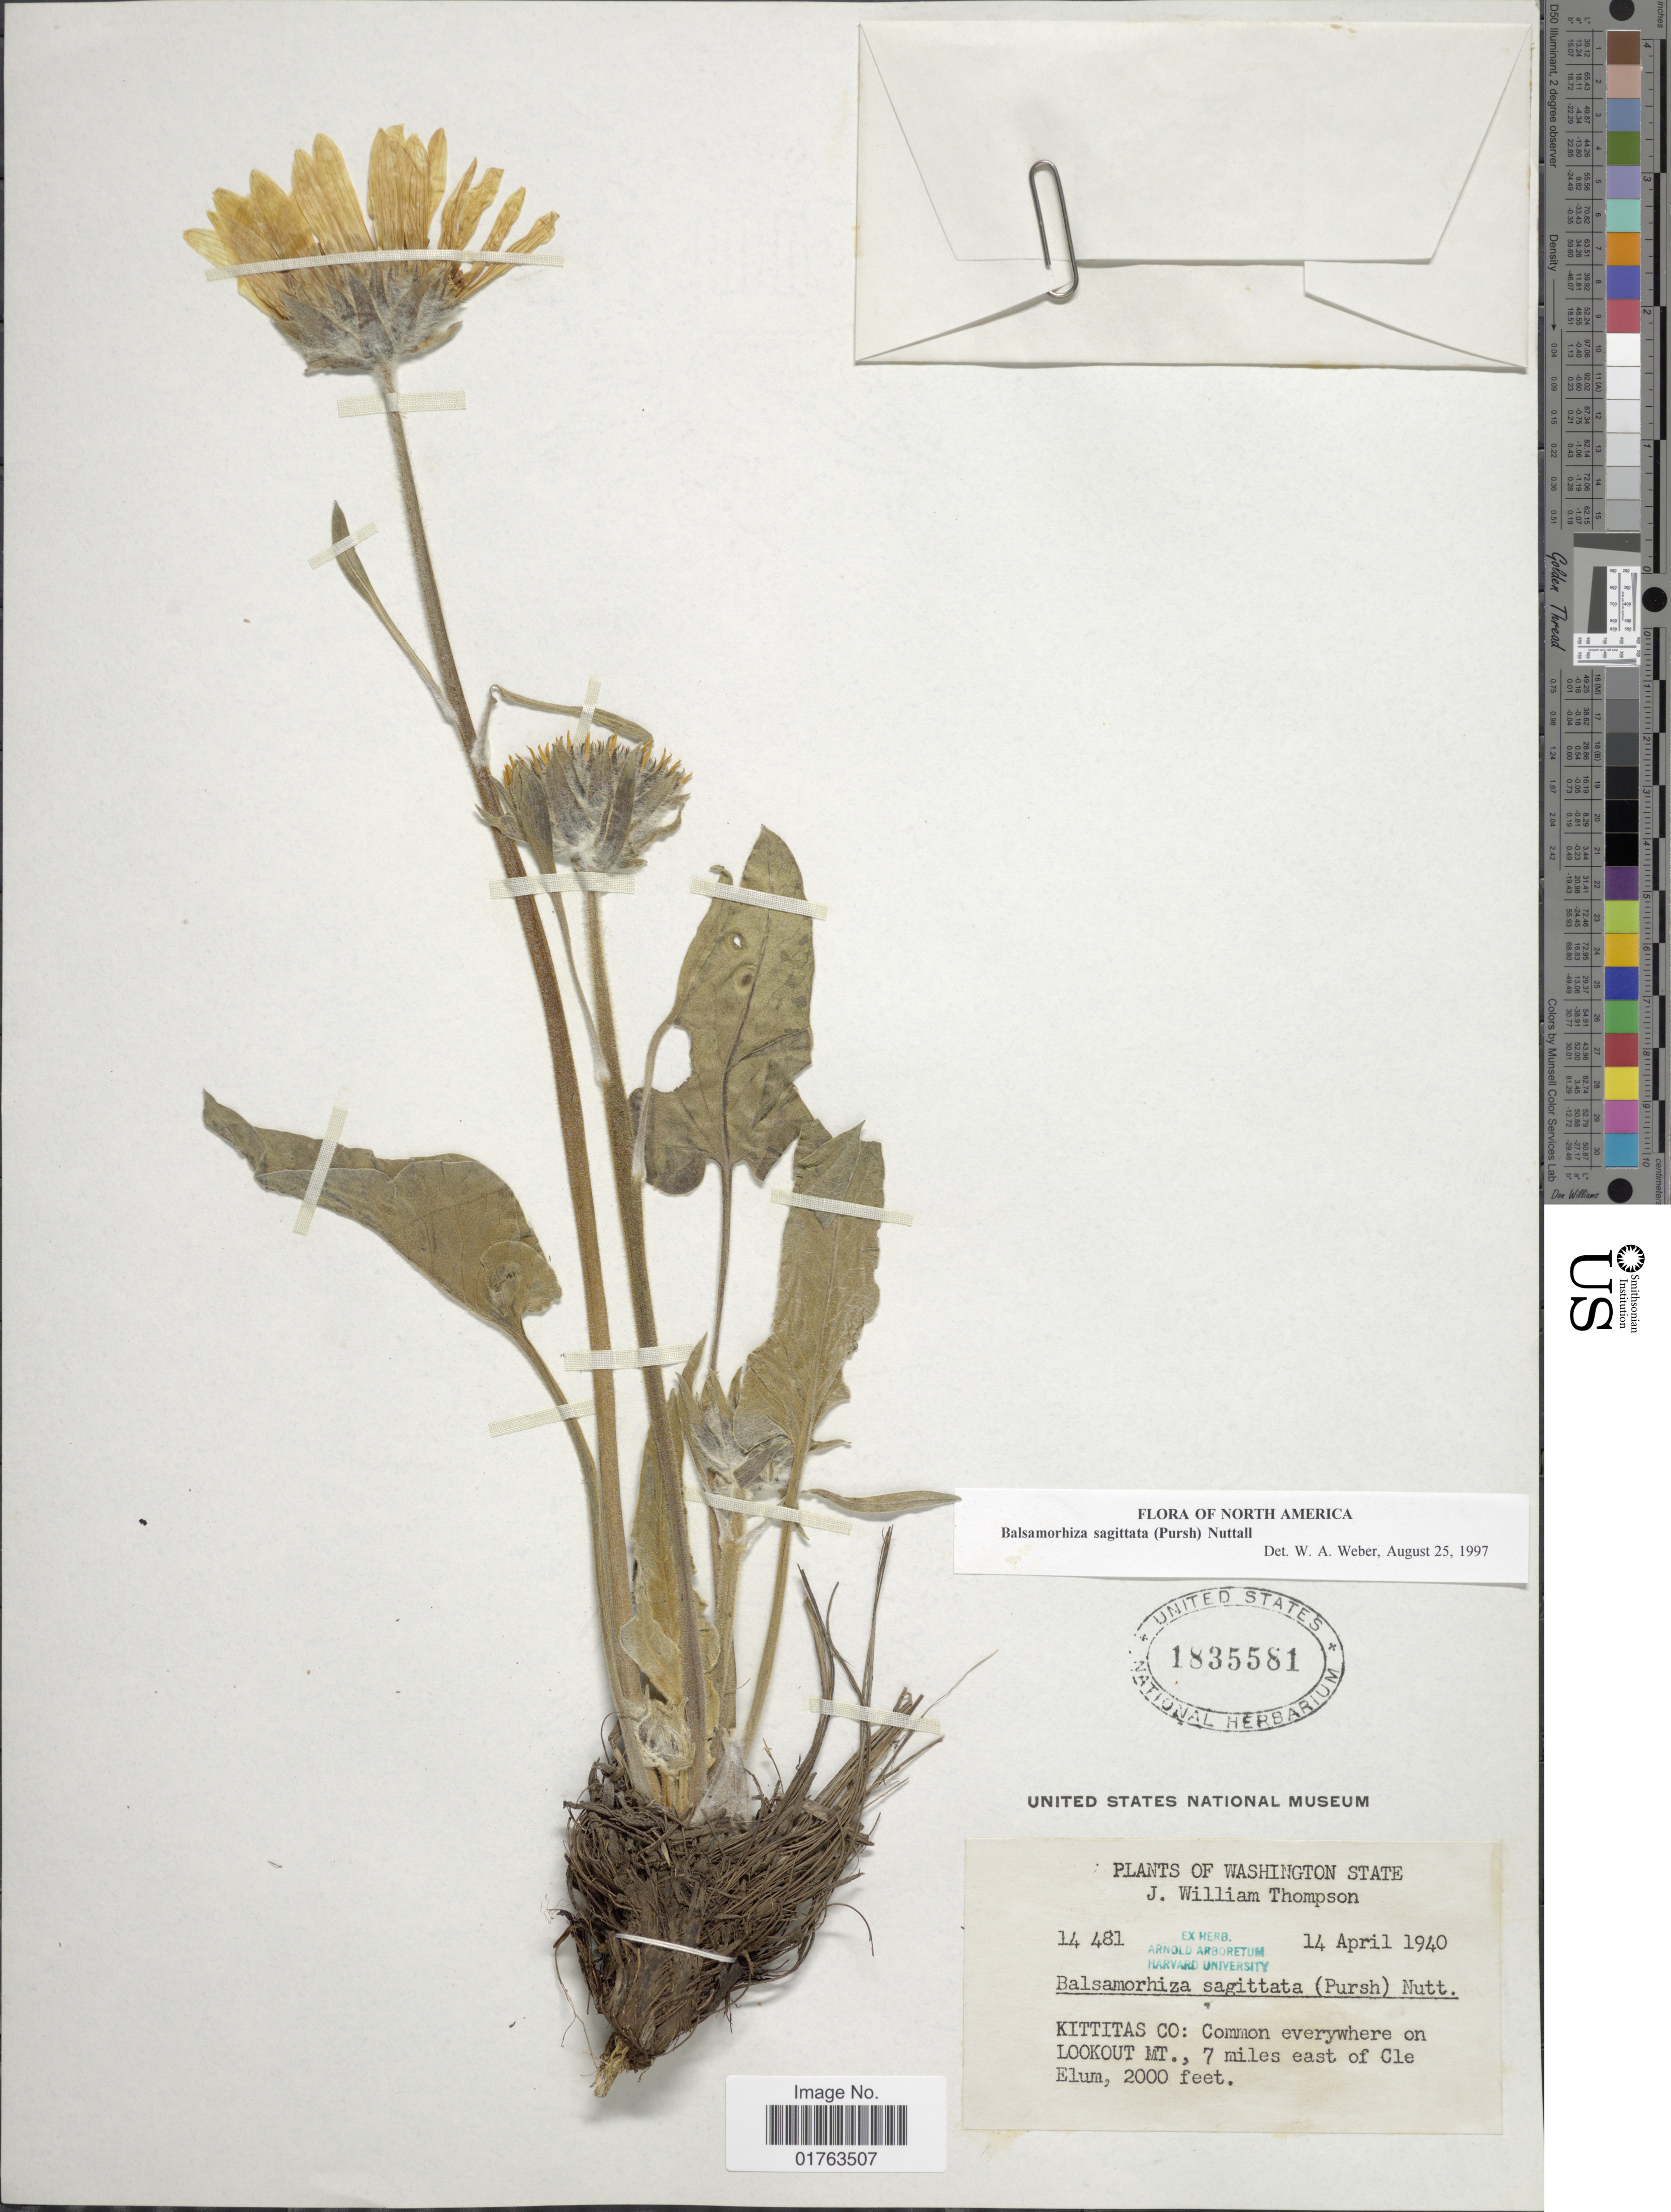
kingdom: Plantae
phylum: Tracheophyta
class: Magnoliopsida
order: Asterales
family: Asteraceae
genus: Balsamorhiza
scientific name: Balsamorhiza sagittata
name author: (Pursh) Nutt.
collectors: J. W. Thompson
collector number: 14481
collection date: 1940-04-14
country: United States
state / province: Washington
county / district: Kittitas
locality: Kittitas Co: Common everywhere on Lookout Mt., 7 miles east of Cle Elum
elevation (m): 610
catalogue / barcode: US 1835581